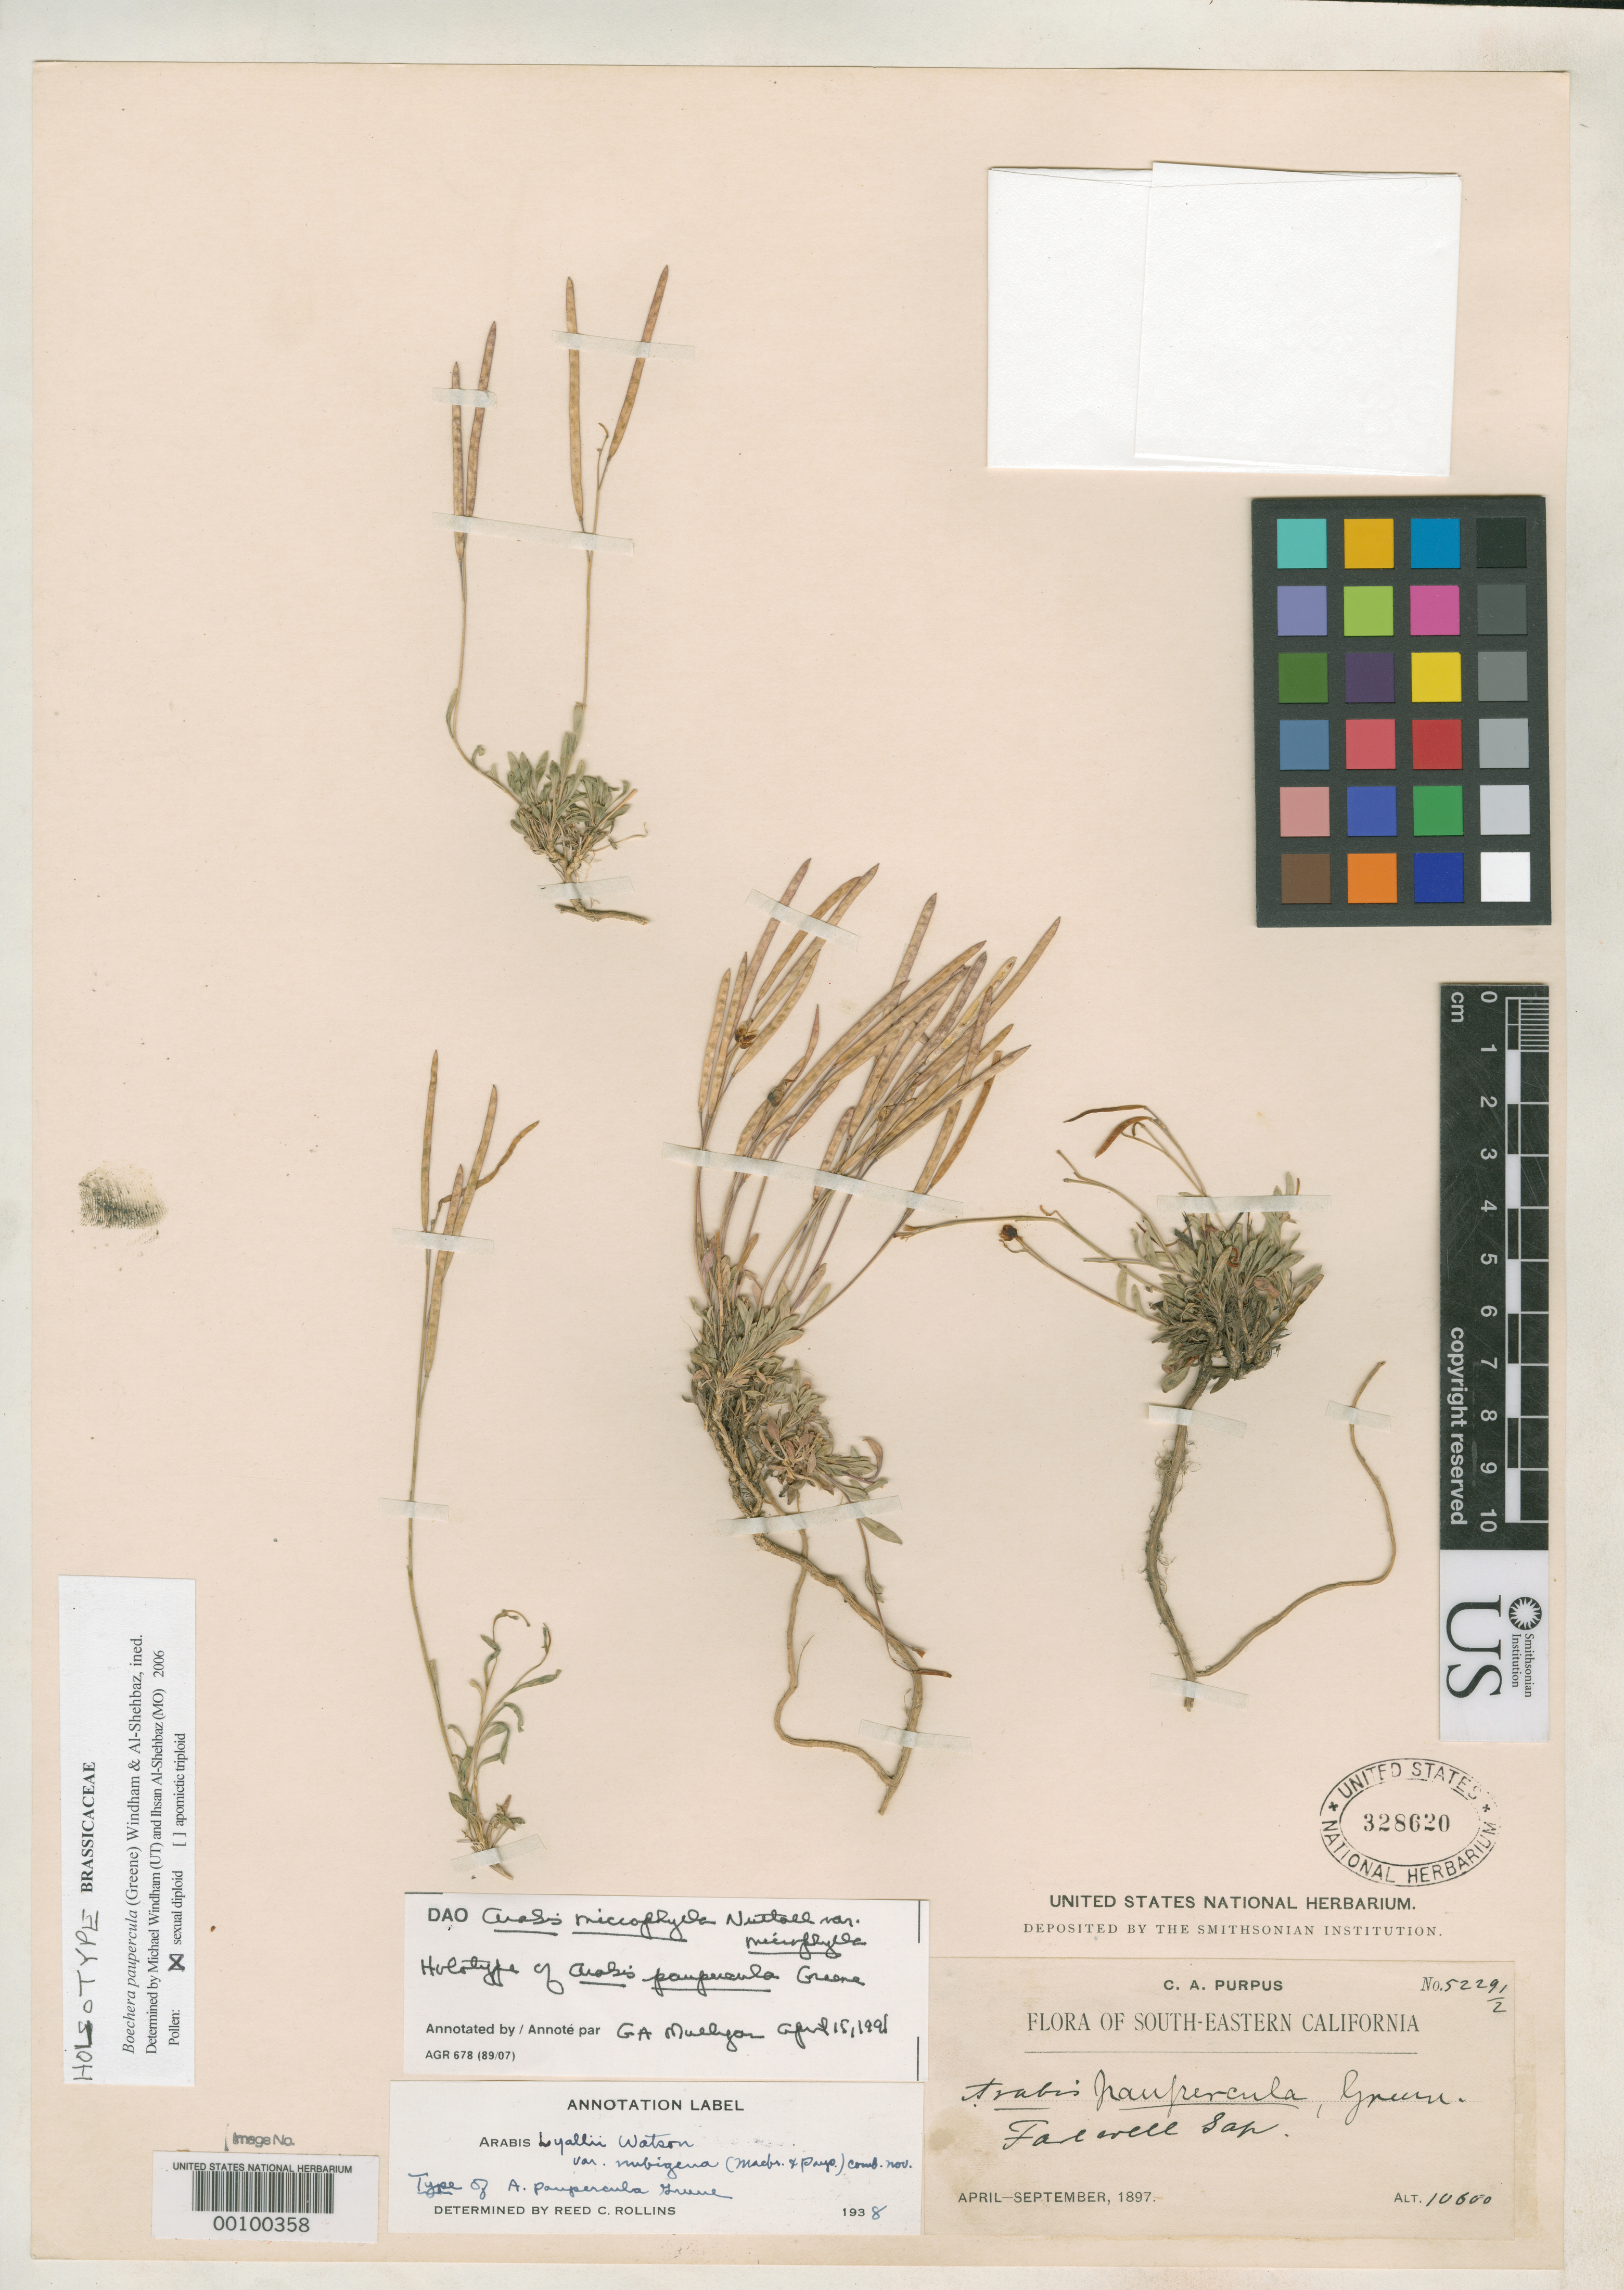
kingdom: Plantae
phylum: Tracheophyta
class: Magnoliopsida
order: Brassicales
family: Brassicaceae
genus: Arabis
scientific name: Arabis paupercula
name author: Greene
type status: Holotype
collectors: C. A. Purpus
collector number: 5229 1/2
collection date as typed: Apr 1897 and -- Sep 1897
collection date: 1897-04,1897-09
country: United States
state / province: California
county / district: Tulare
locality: Farewell Gap.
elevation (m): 3231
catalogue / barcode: US 328620